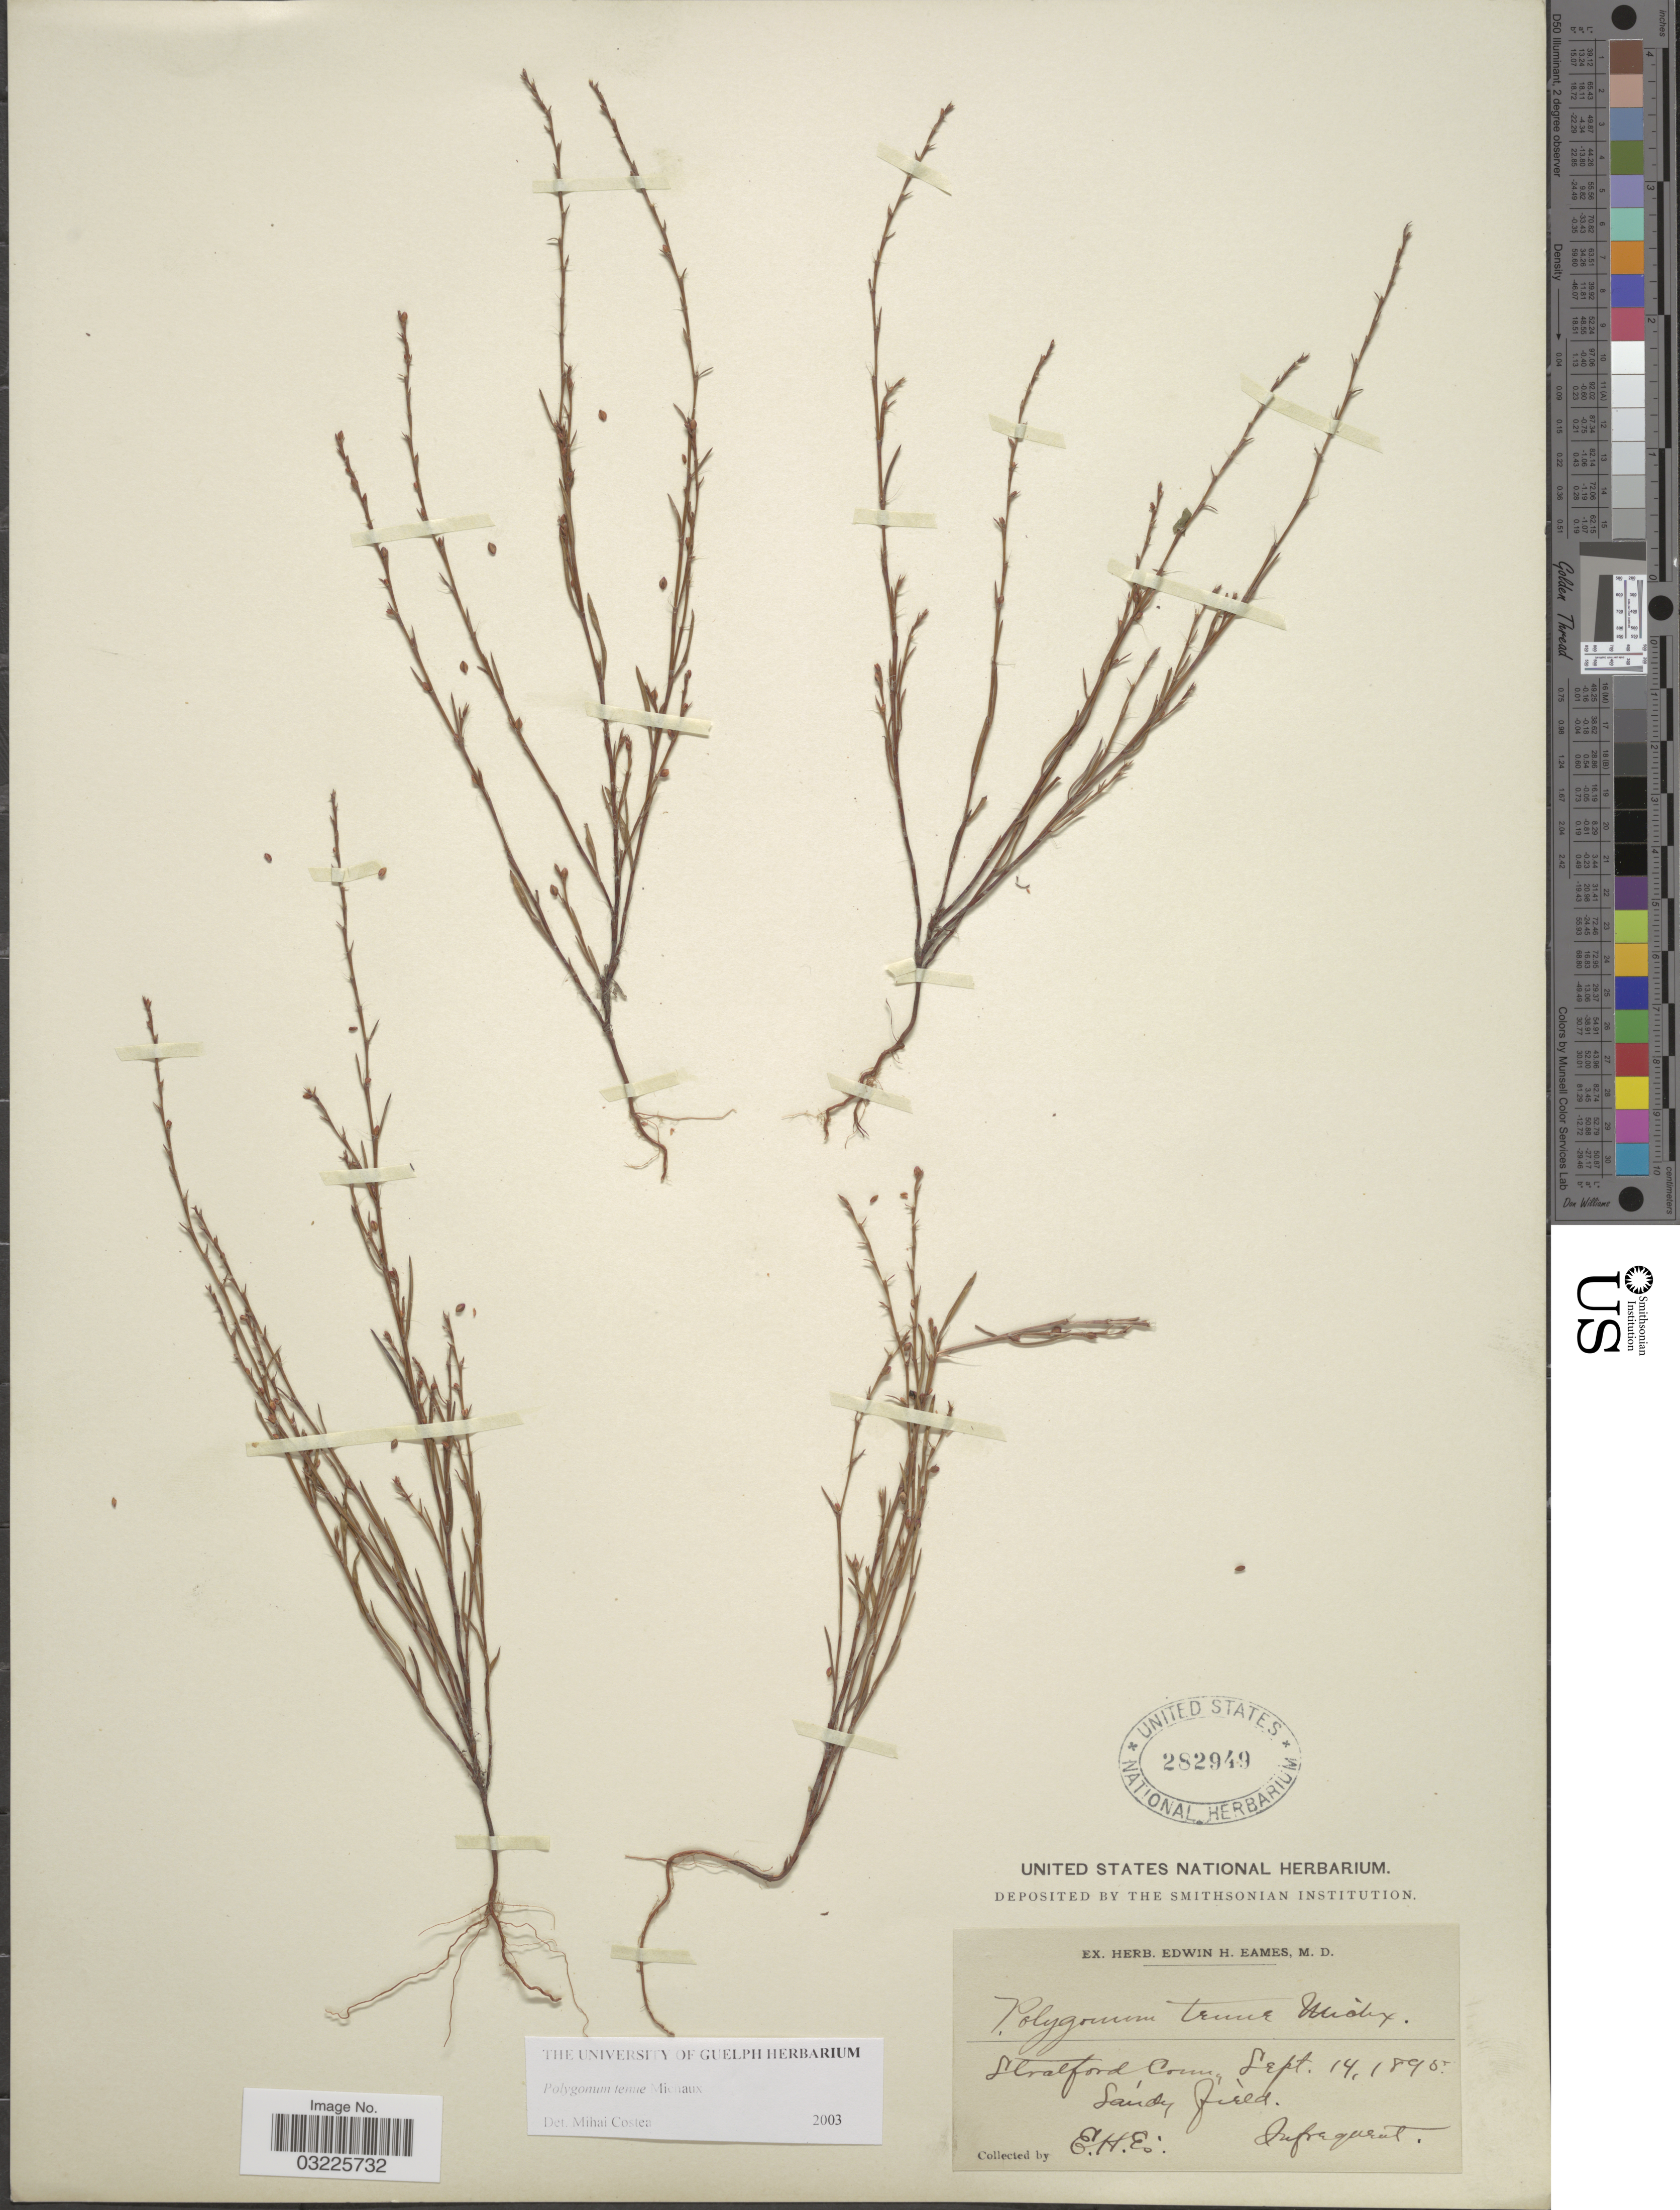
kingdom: Plantae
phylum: Tracheophyta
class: Magnoliopsida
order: Caryophyllales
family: Polygonaceae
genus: Polygonum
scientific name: Polygonum tenue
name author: F. Michx.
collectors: E. H. Eames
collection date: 1895-09-14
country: United States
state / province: Connecticut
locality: Stratford.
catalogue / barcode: US 282949